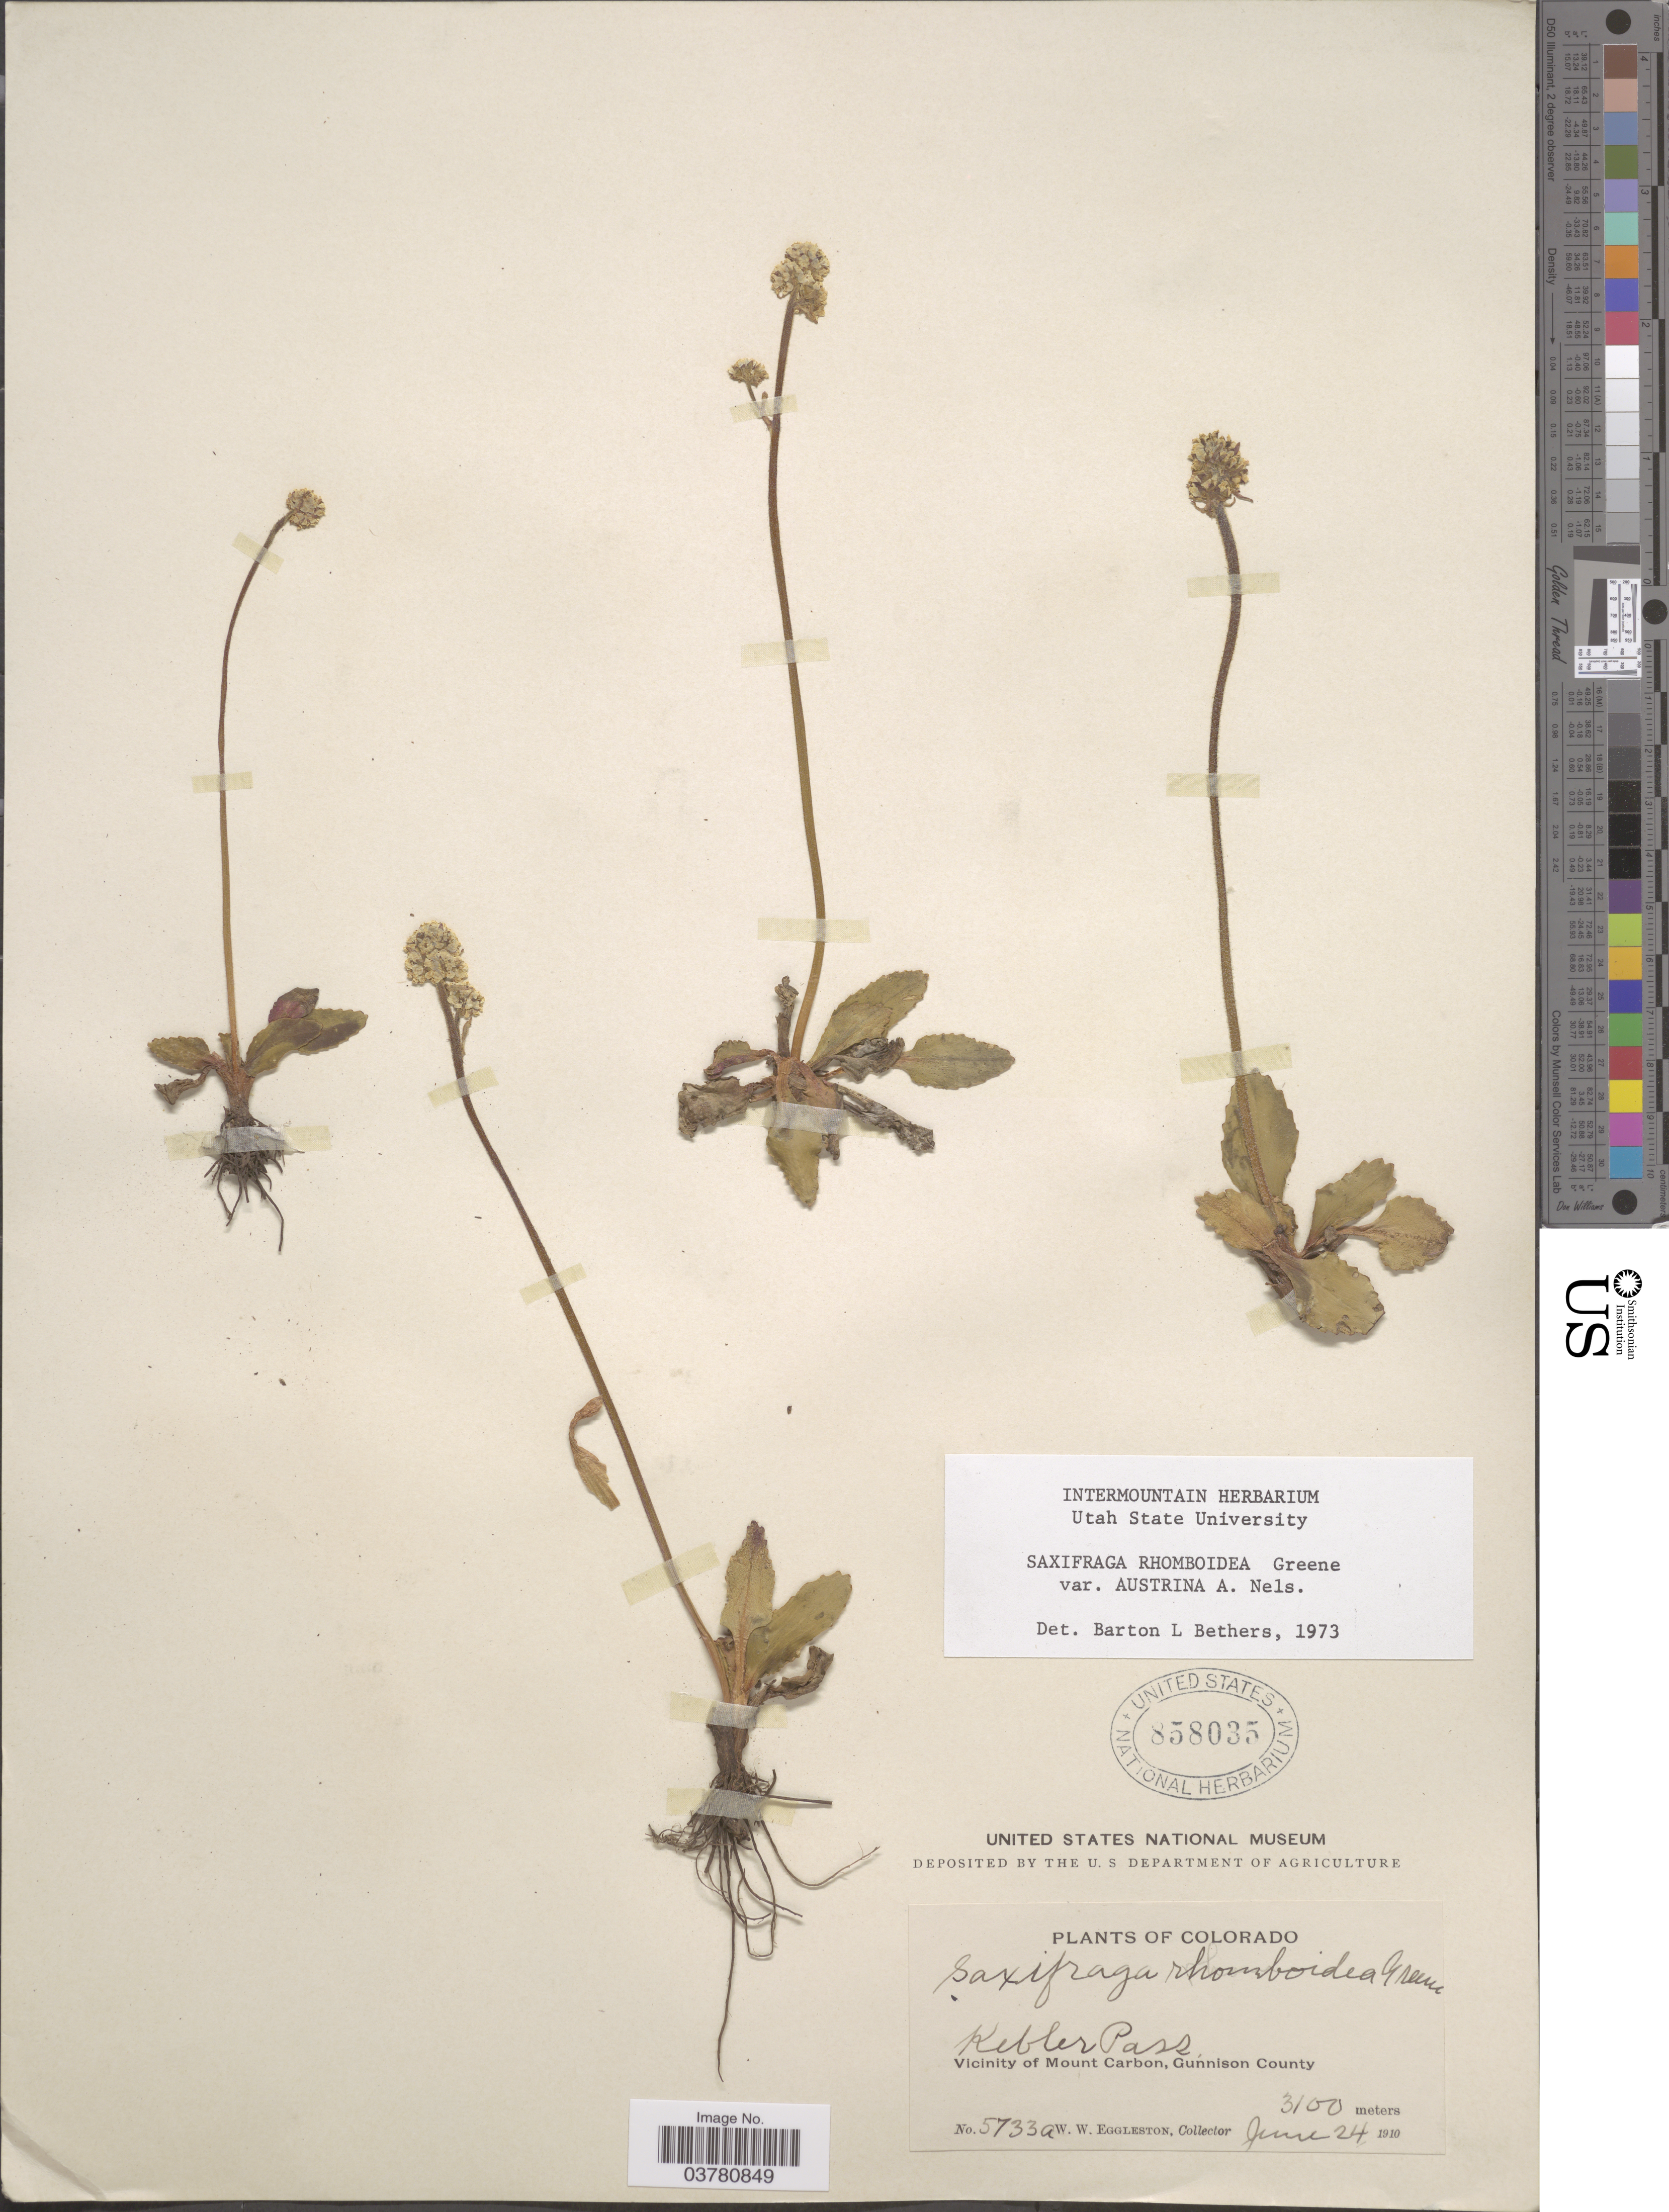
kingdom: Plantae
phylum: Tracheophyta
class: Magnoliopsida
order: Saxifragales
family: Saxifragaceae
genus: Micranthes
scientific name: Micranthes rhomboidea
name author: (Greene) Small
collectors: W. W. Eggleston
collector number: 5733a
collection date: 1910-06-24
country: United States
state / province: Colorado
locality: Kebler Pass. Vicinity of Mount Carbon, Gunnison County.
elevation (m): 3100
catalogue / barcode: US 858035